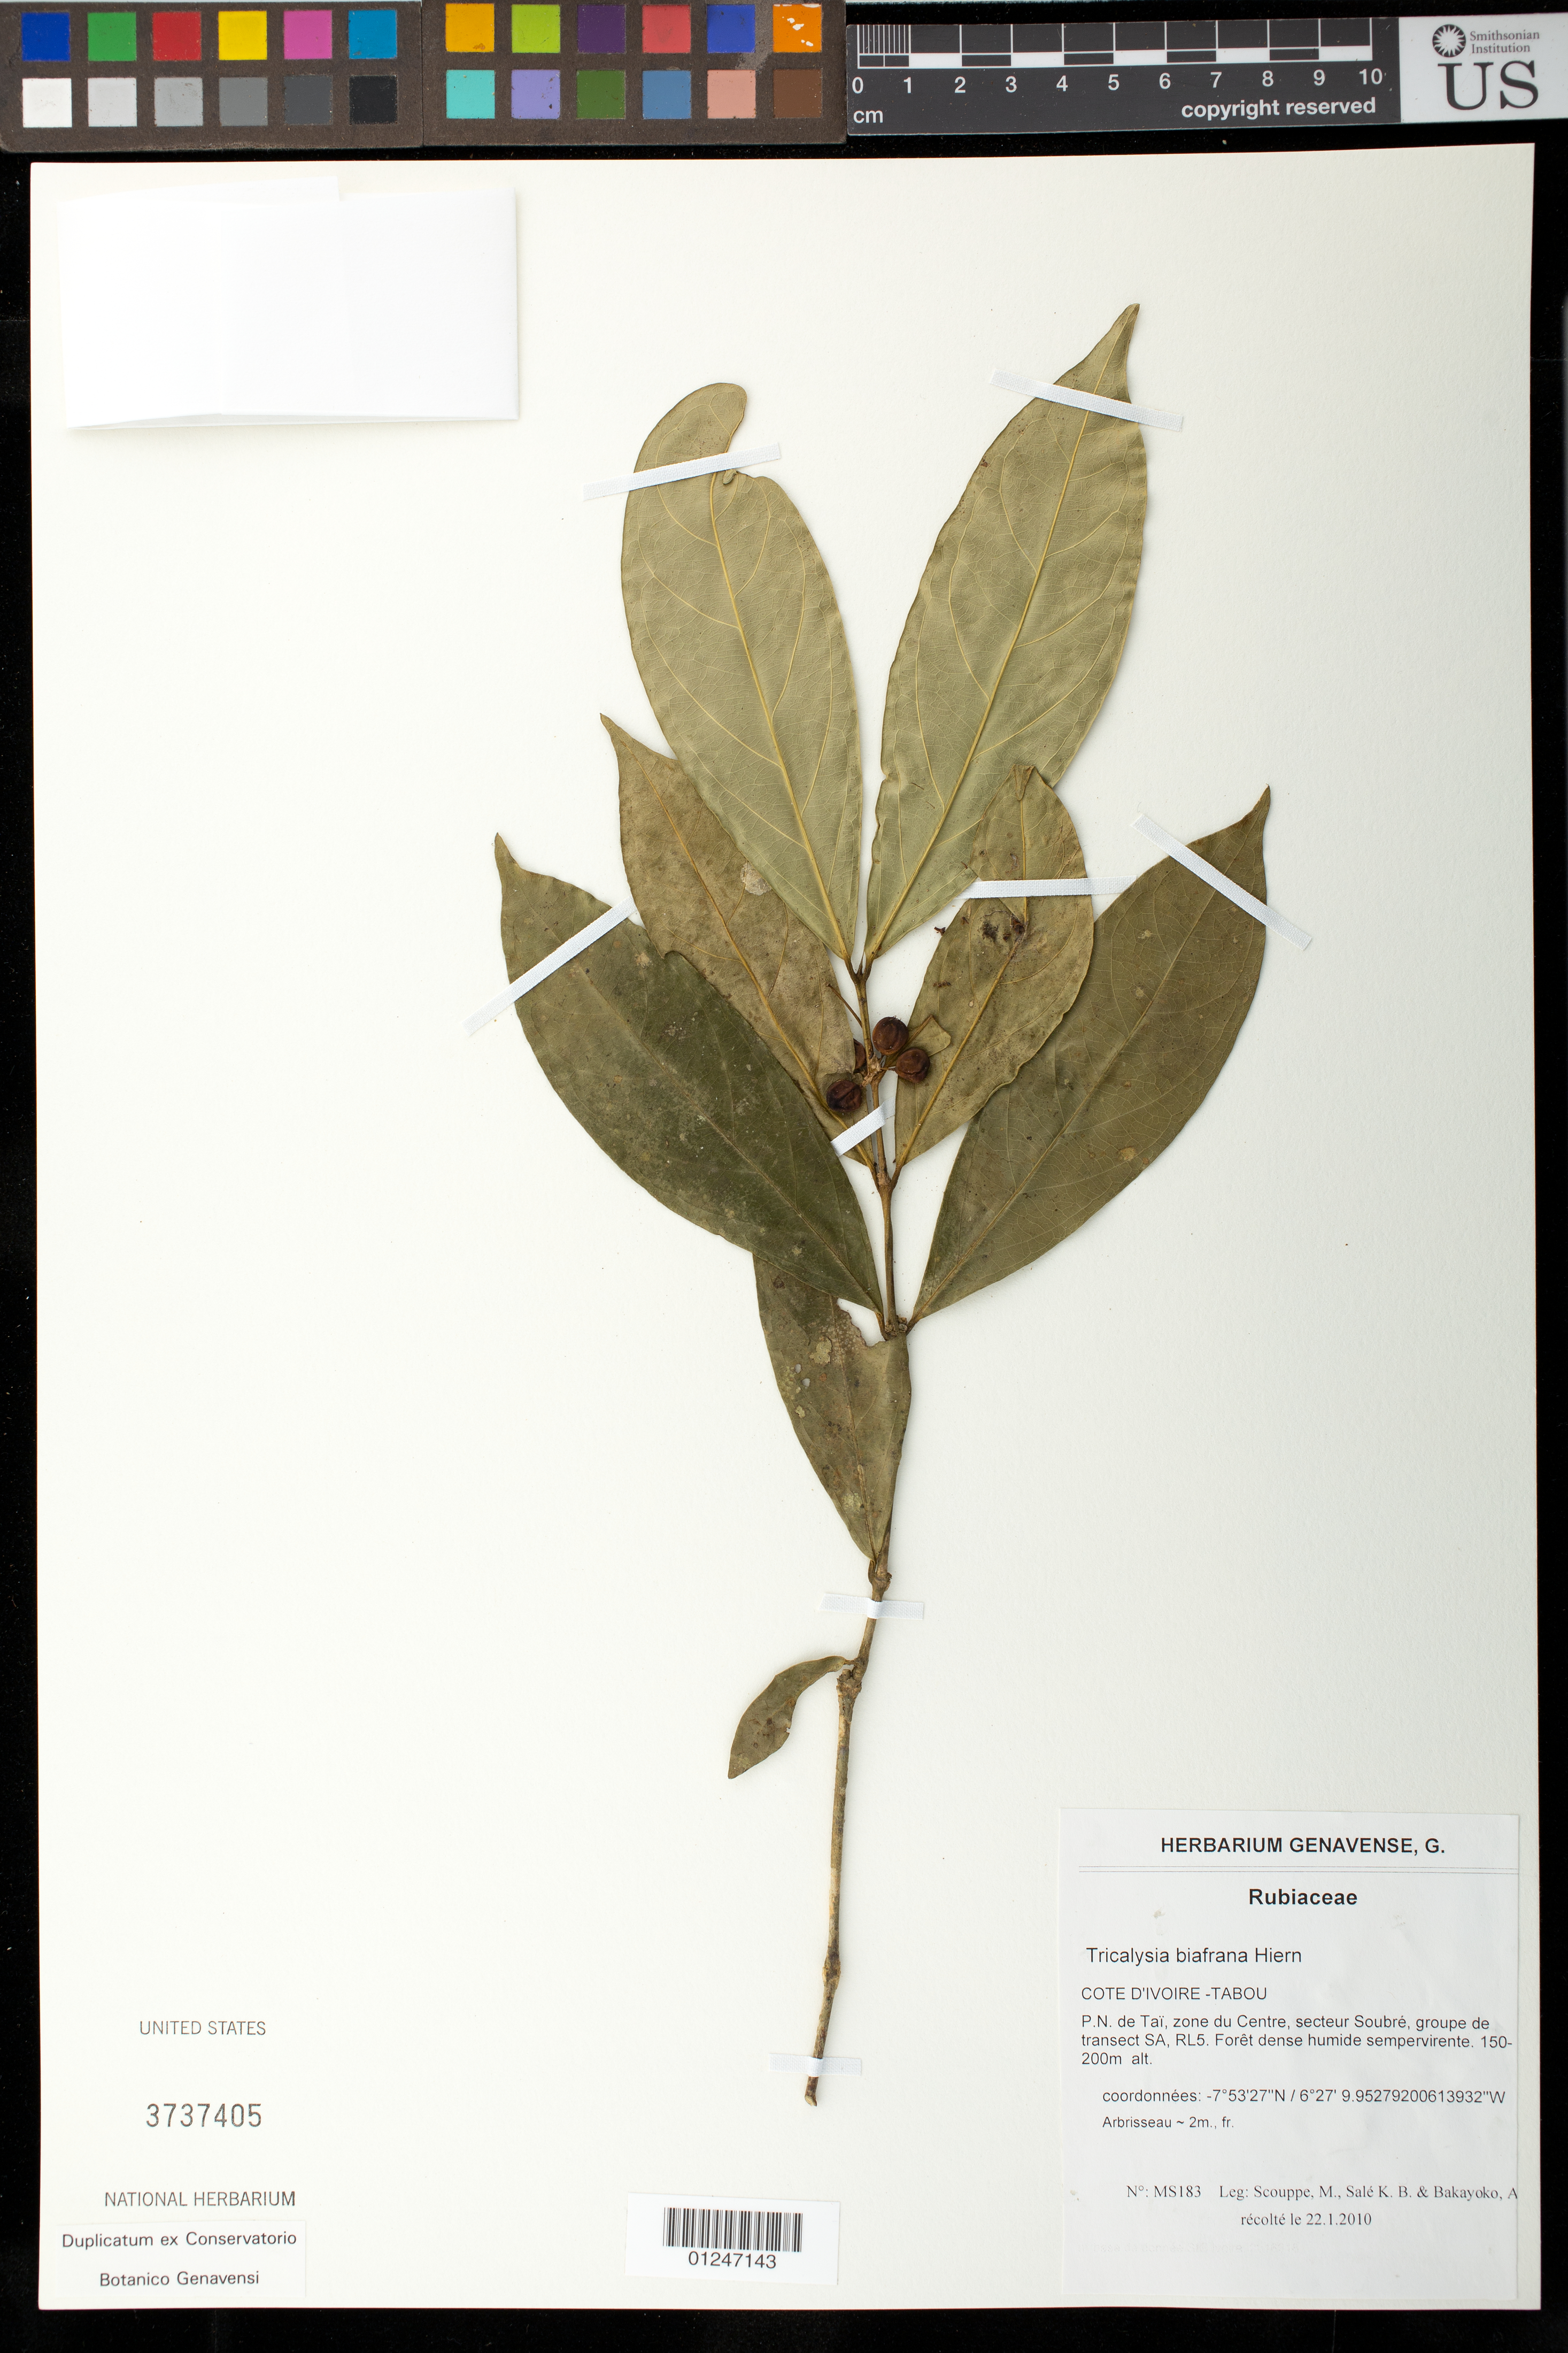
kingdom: Plantae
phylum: Tracheophyta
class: Magnoliopsida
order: Gentianales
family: Rubiaceae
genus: Tricalysia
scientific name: Tricalysia biafrana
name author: Hiern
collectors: M. Scouppe, K. Sale & A. Bakayoko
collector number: MS183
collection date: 2010-01-22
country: Ivory Coast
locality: Côte d'Ivoire- TABOU. P.N. de Tai, Zone Est, secteur Soubre, groupe de transect SA, RL5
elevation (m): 150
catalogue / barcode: US 3737405